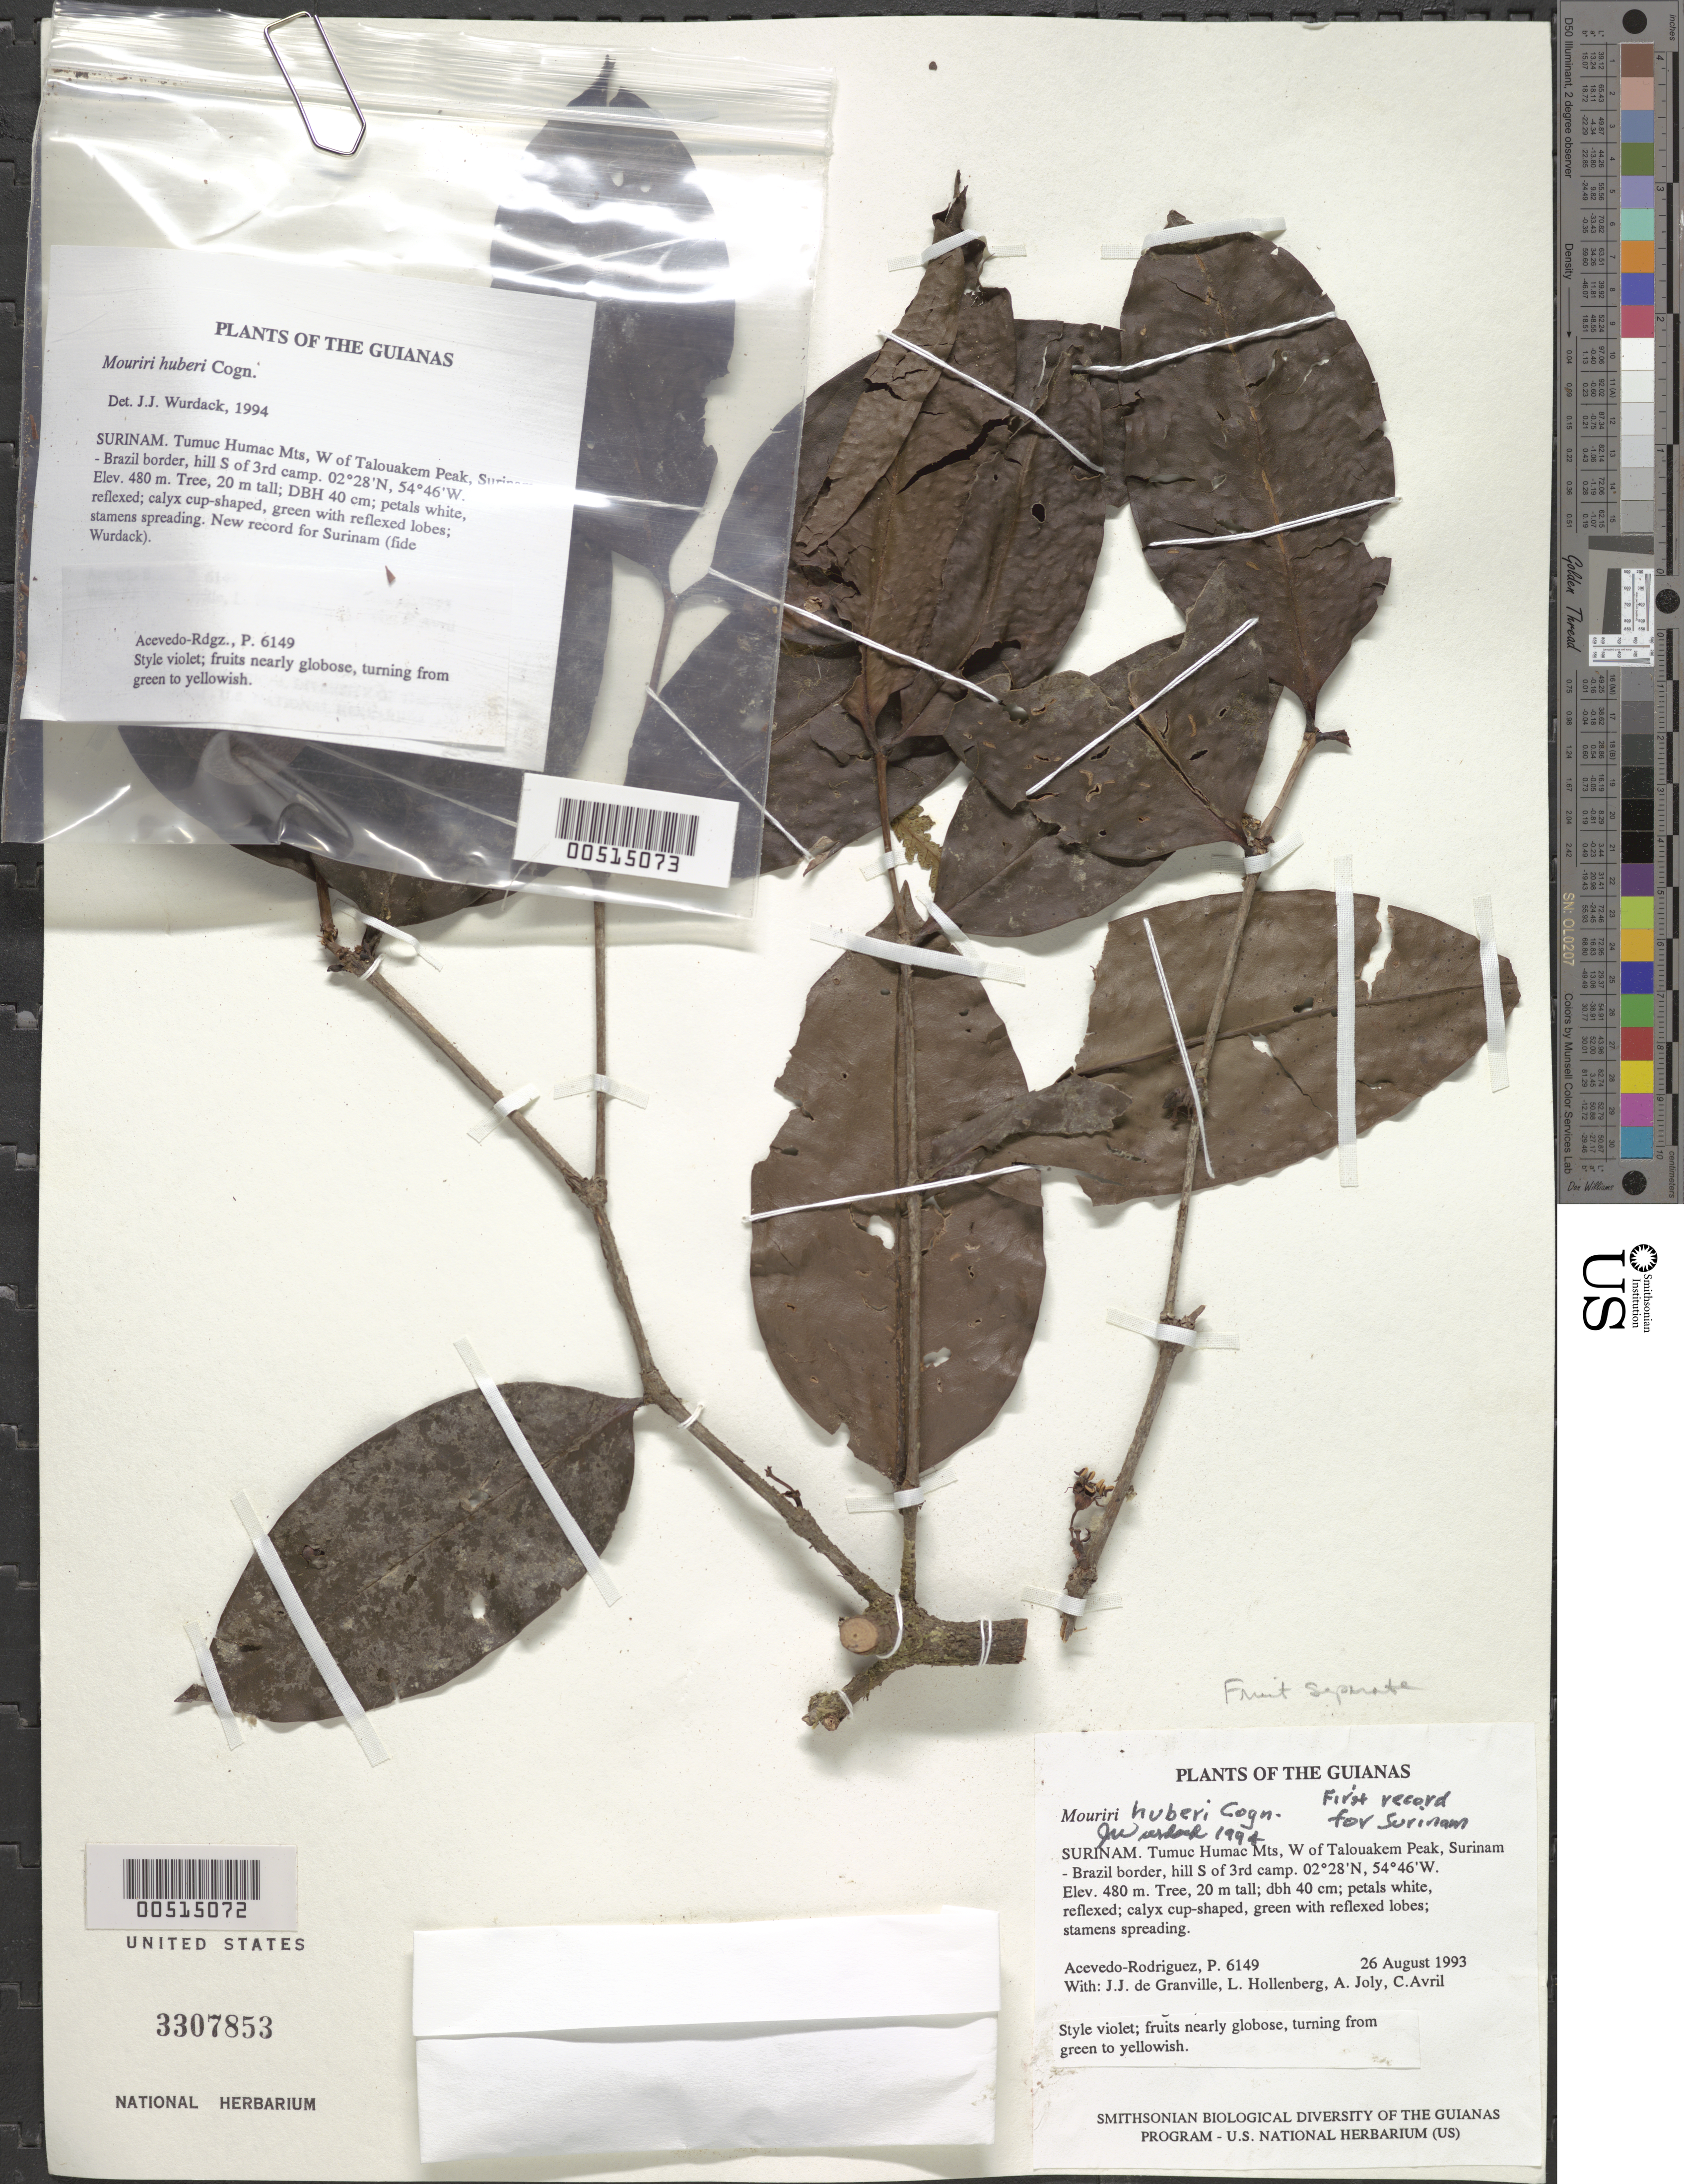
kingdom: Plantae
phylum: Tracheophyta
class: Magnoliopsida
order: Myrtales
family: Melastomataceae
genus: Mouriri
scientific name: Mouriri huberi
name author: Cogn.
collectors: P. Acevedo-Rodr. & L. Hollenberg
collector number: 6149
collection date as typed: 26 Aug 1993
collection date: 1993-08-26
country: Suriname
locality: Tumuc Humac Mts, W of Talouakem Peak, Surinam - Brazil border, hill S of 3rd camp.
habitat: Hillside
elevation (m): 480